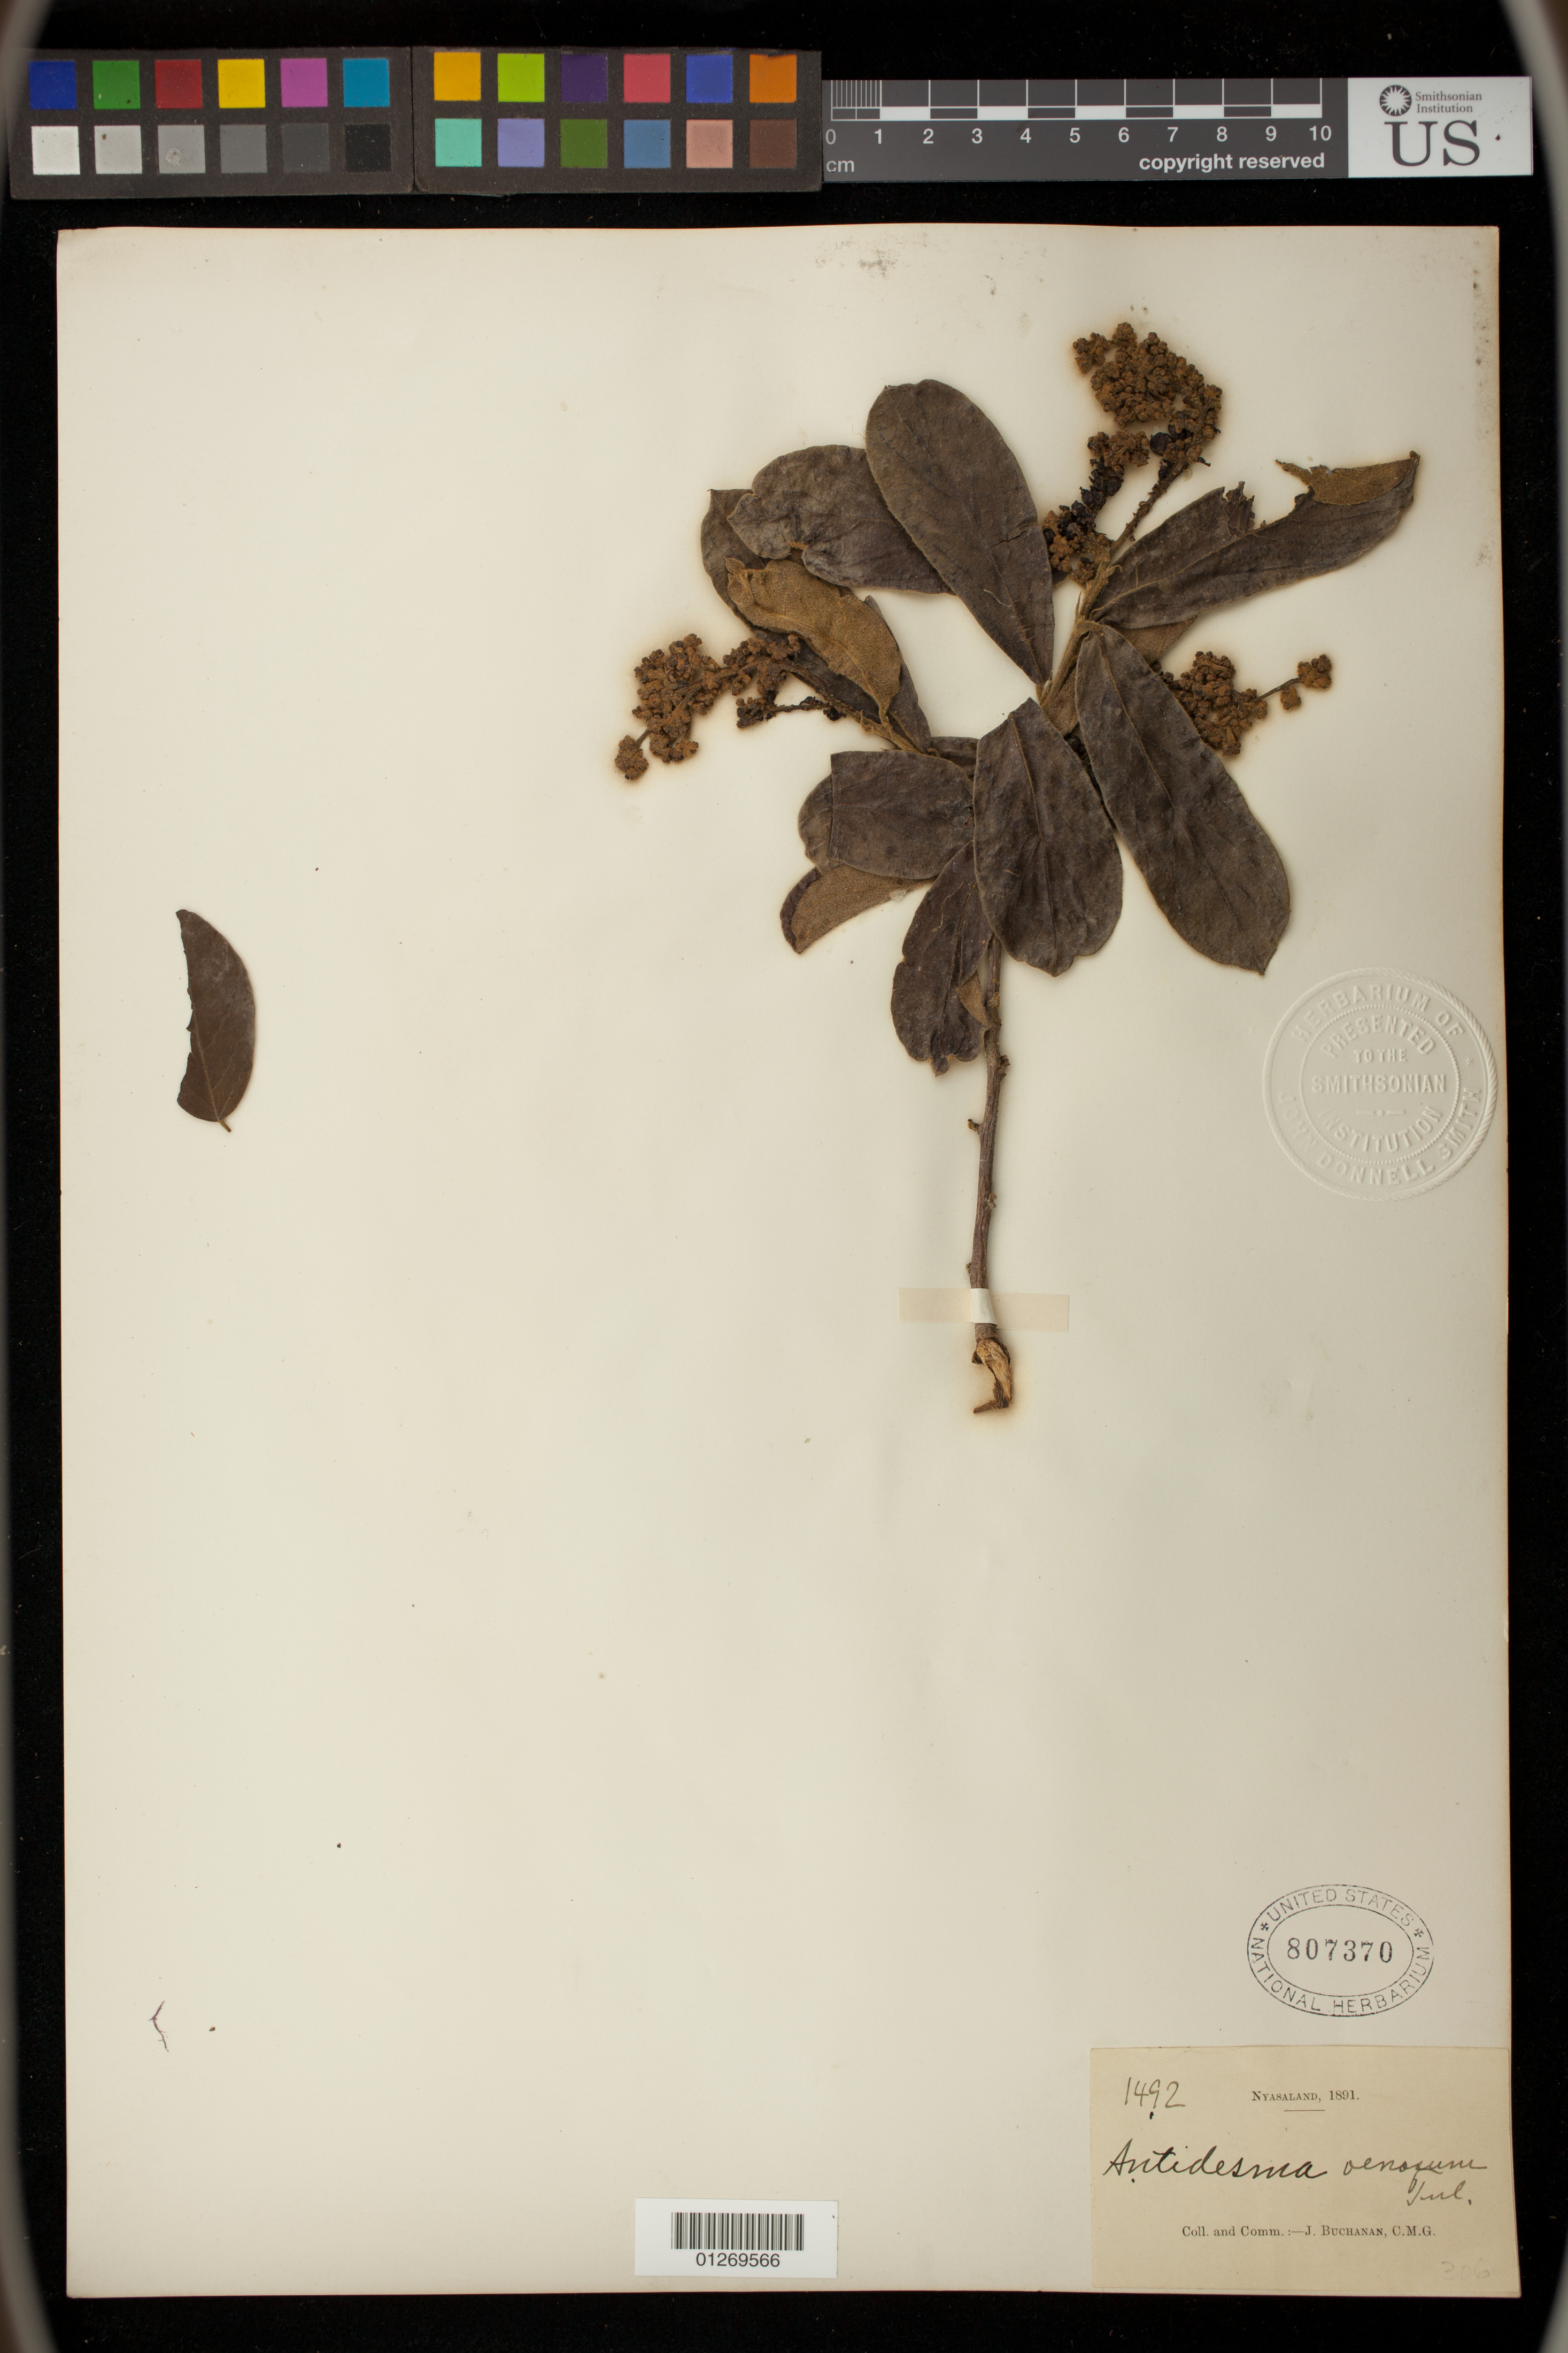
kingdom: Plantae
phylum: Tracheophyta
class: Magnoliopsida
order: Malpighiales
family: Phyllanthaceae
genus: Antidesma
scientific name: Antidesma venosum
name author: E. Mey. ex Tul.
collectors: J. Buchanan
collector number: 1492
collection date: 1891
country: Malawi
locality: Nyasaland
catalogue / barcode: US 807370